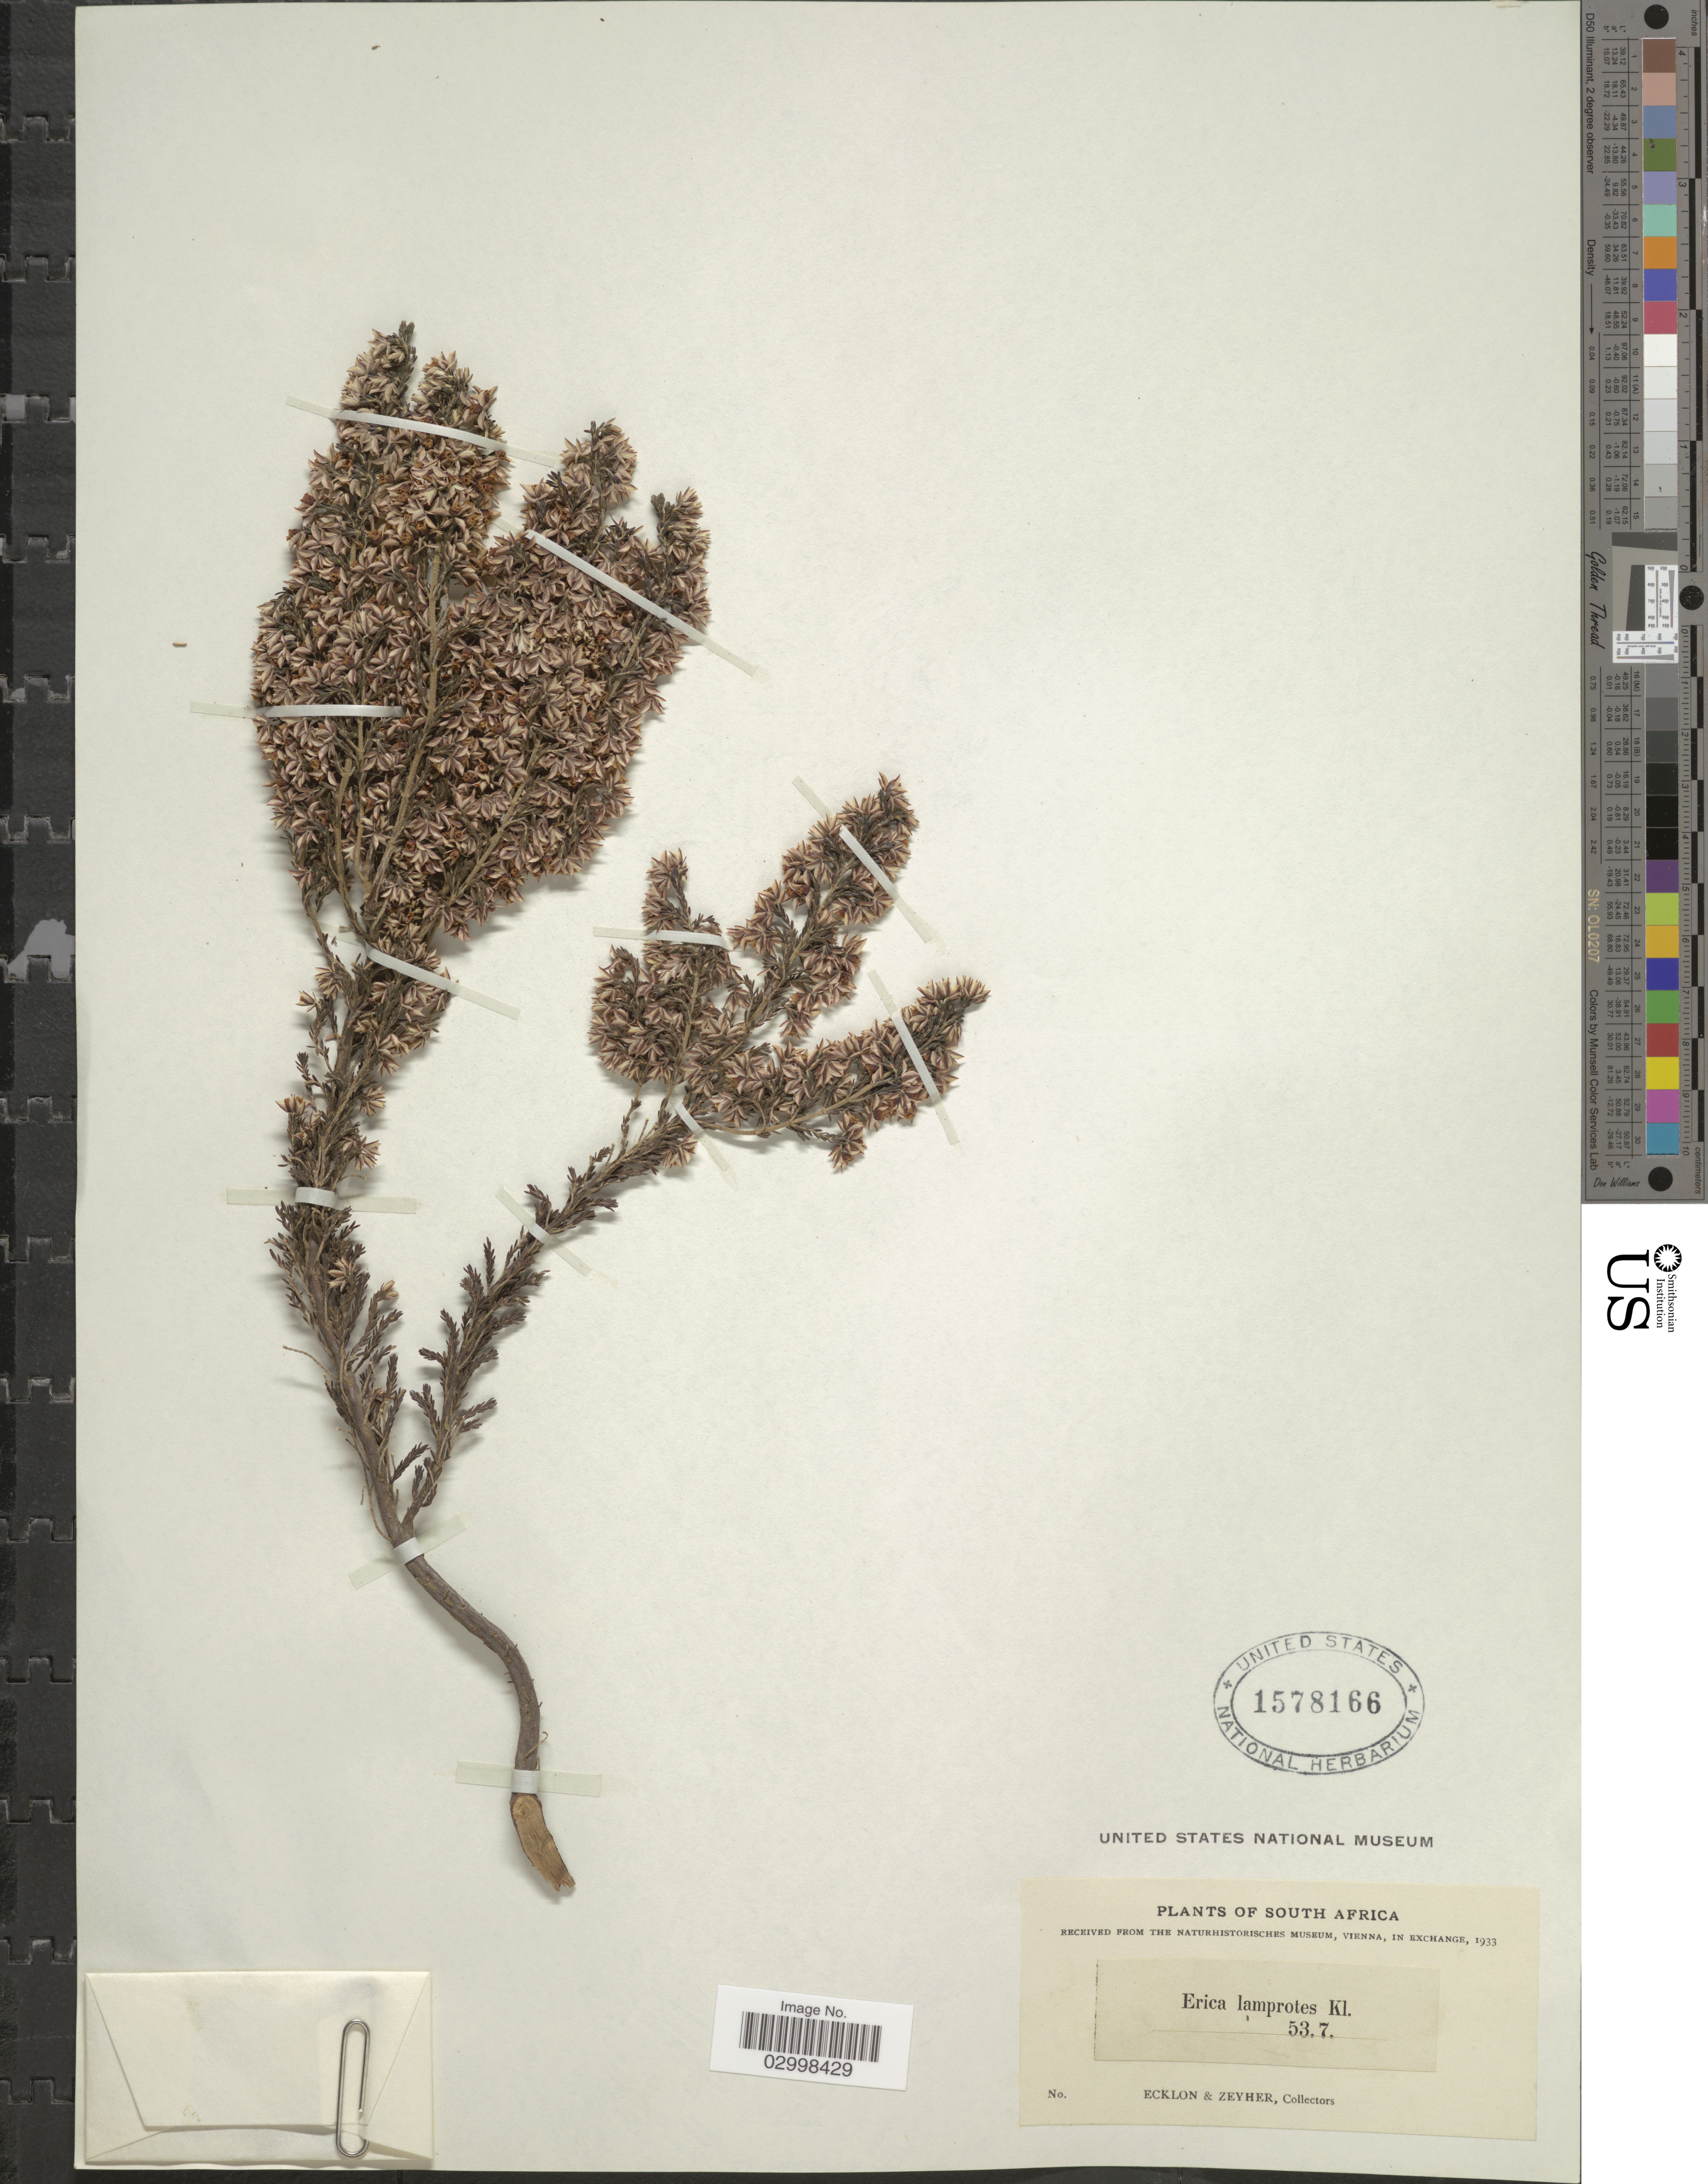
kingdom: Plantae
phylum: Tracheophyta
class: Magnoliopsida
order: Ericales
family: Ericaceae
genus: Erica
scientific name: Erica lamprotes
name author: Klotzsch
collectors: -. Ecklon & -. Zeyher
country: South Africa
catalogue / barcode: US 1578166